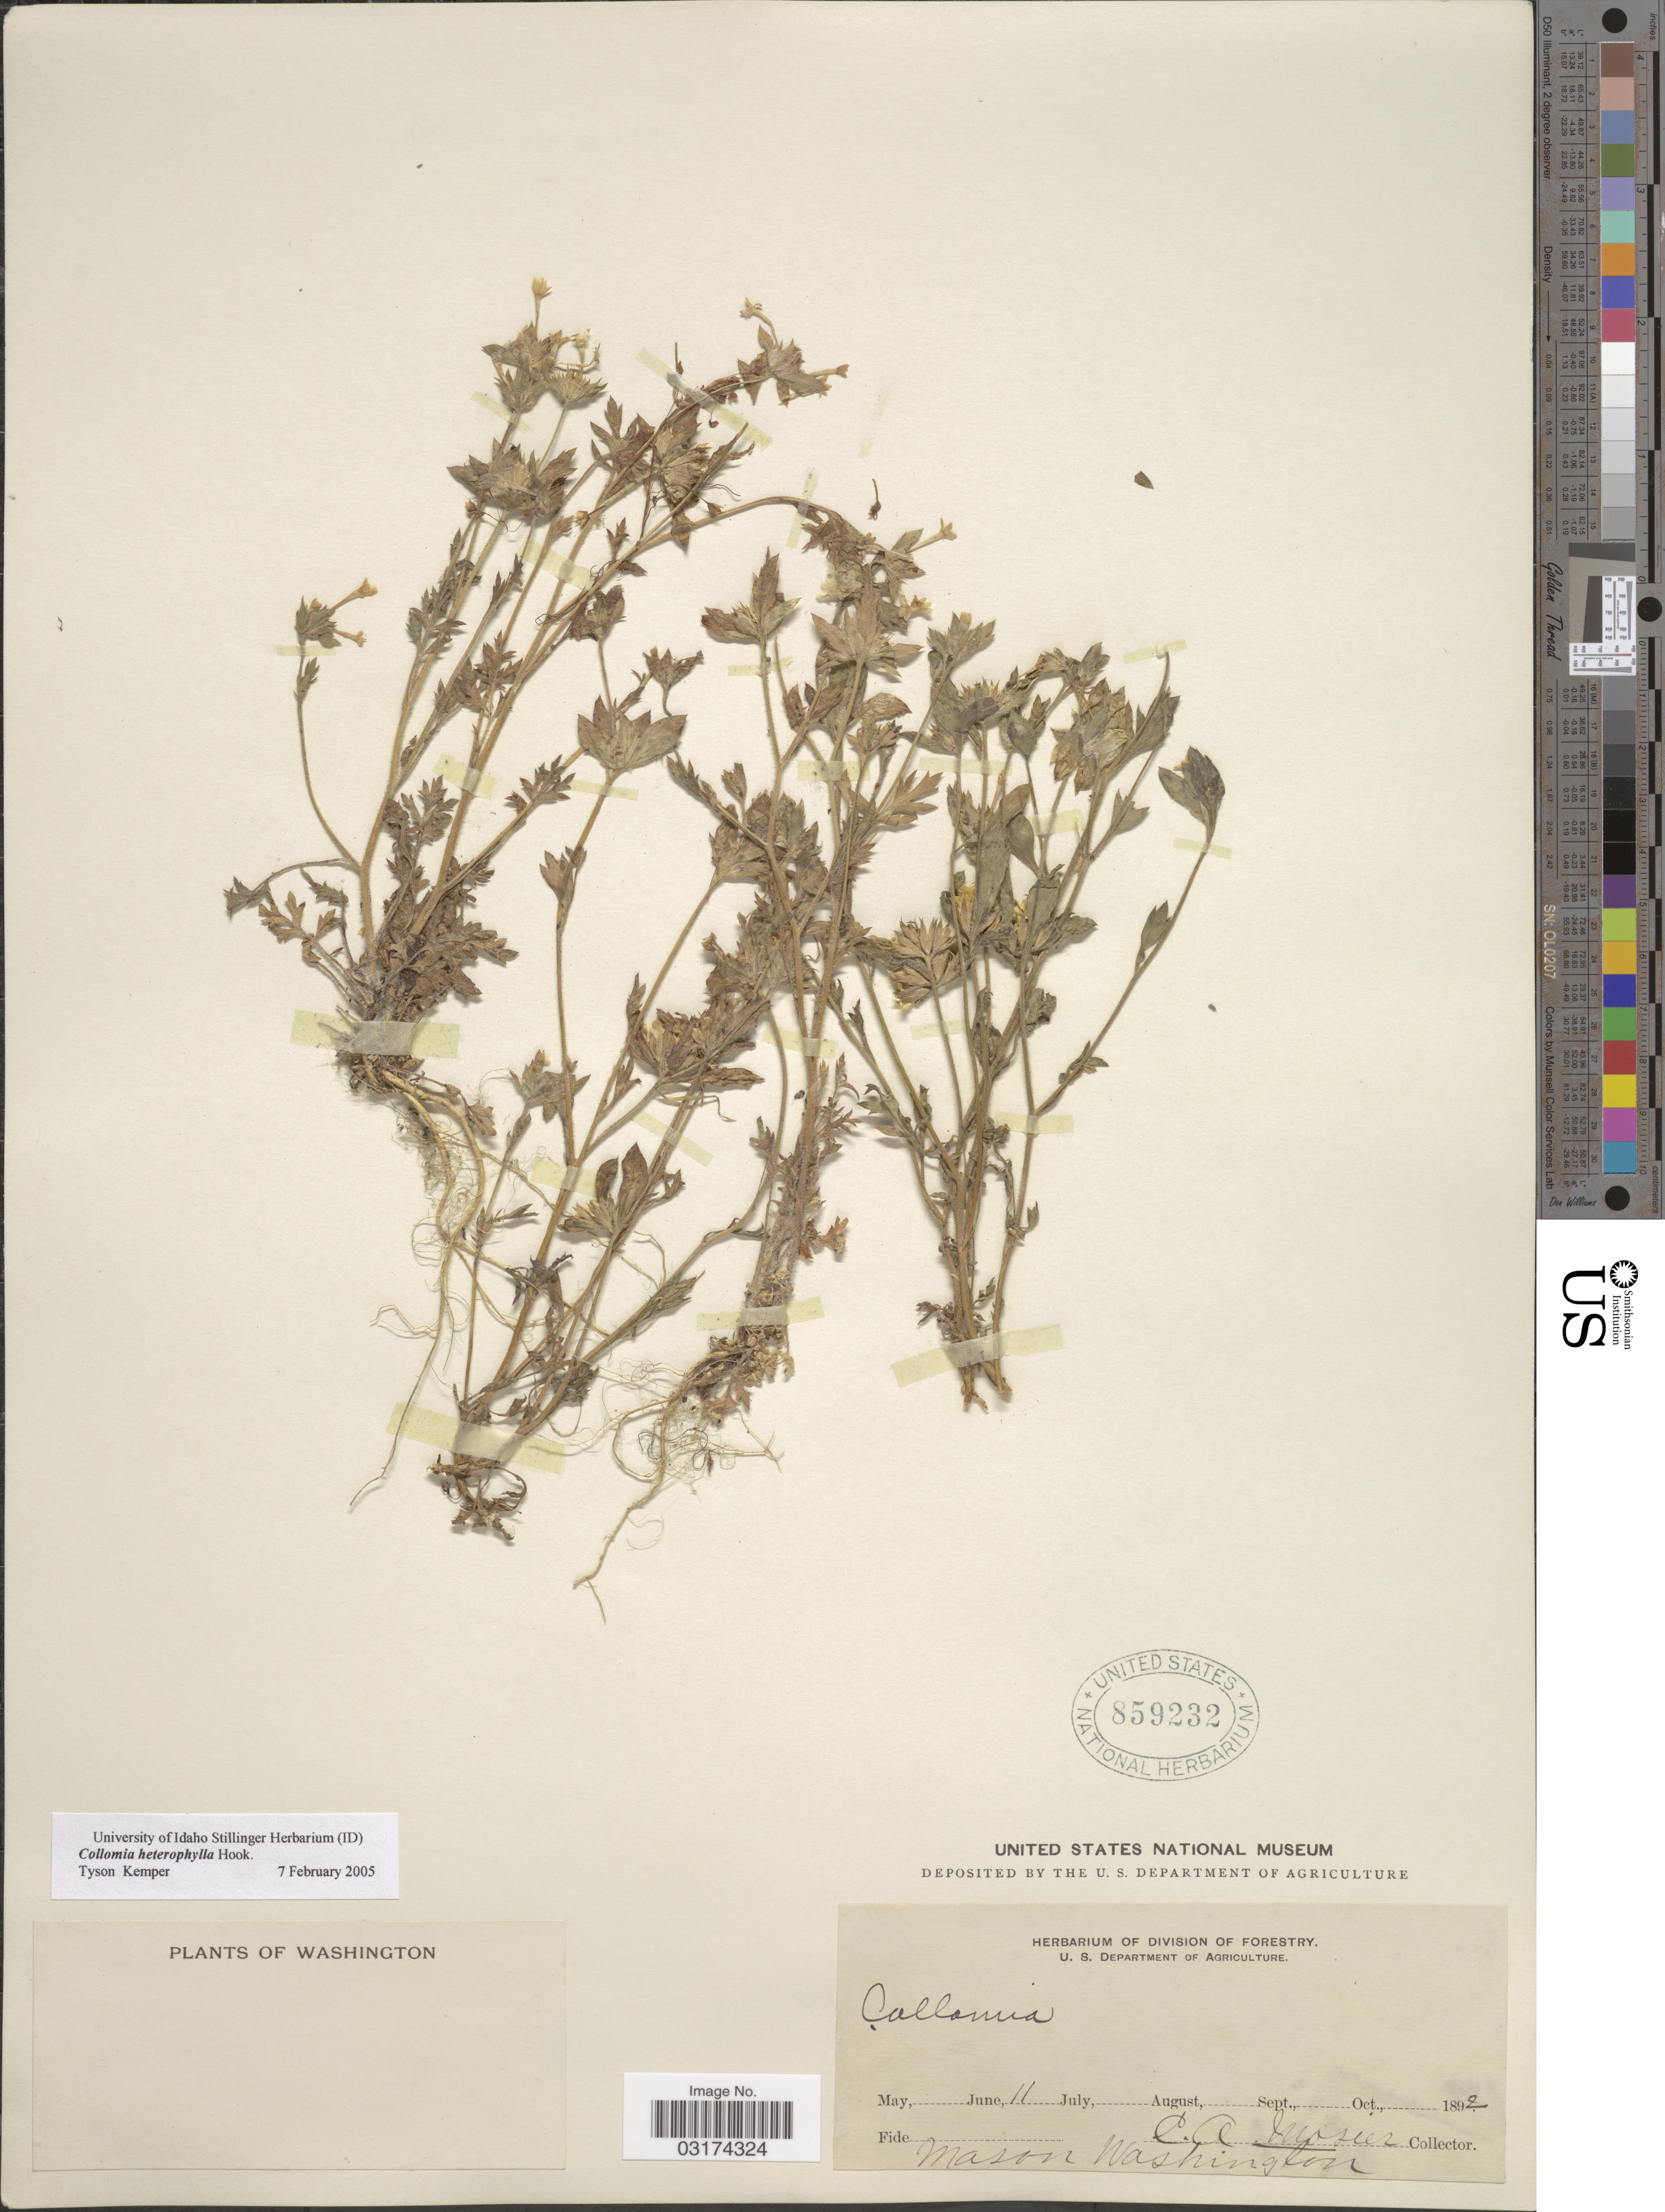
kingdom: Plantae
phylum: Tracheophyta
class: Magnoliopsida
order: Ericales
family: Polemoniaceae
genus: Collomia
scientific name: Collomia heterophylla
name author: Hook.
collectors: C. A. Mosier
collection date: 1892-06-11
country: United States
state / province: Washington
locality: Mason Washington.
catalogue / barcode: US 859232